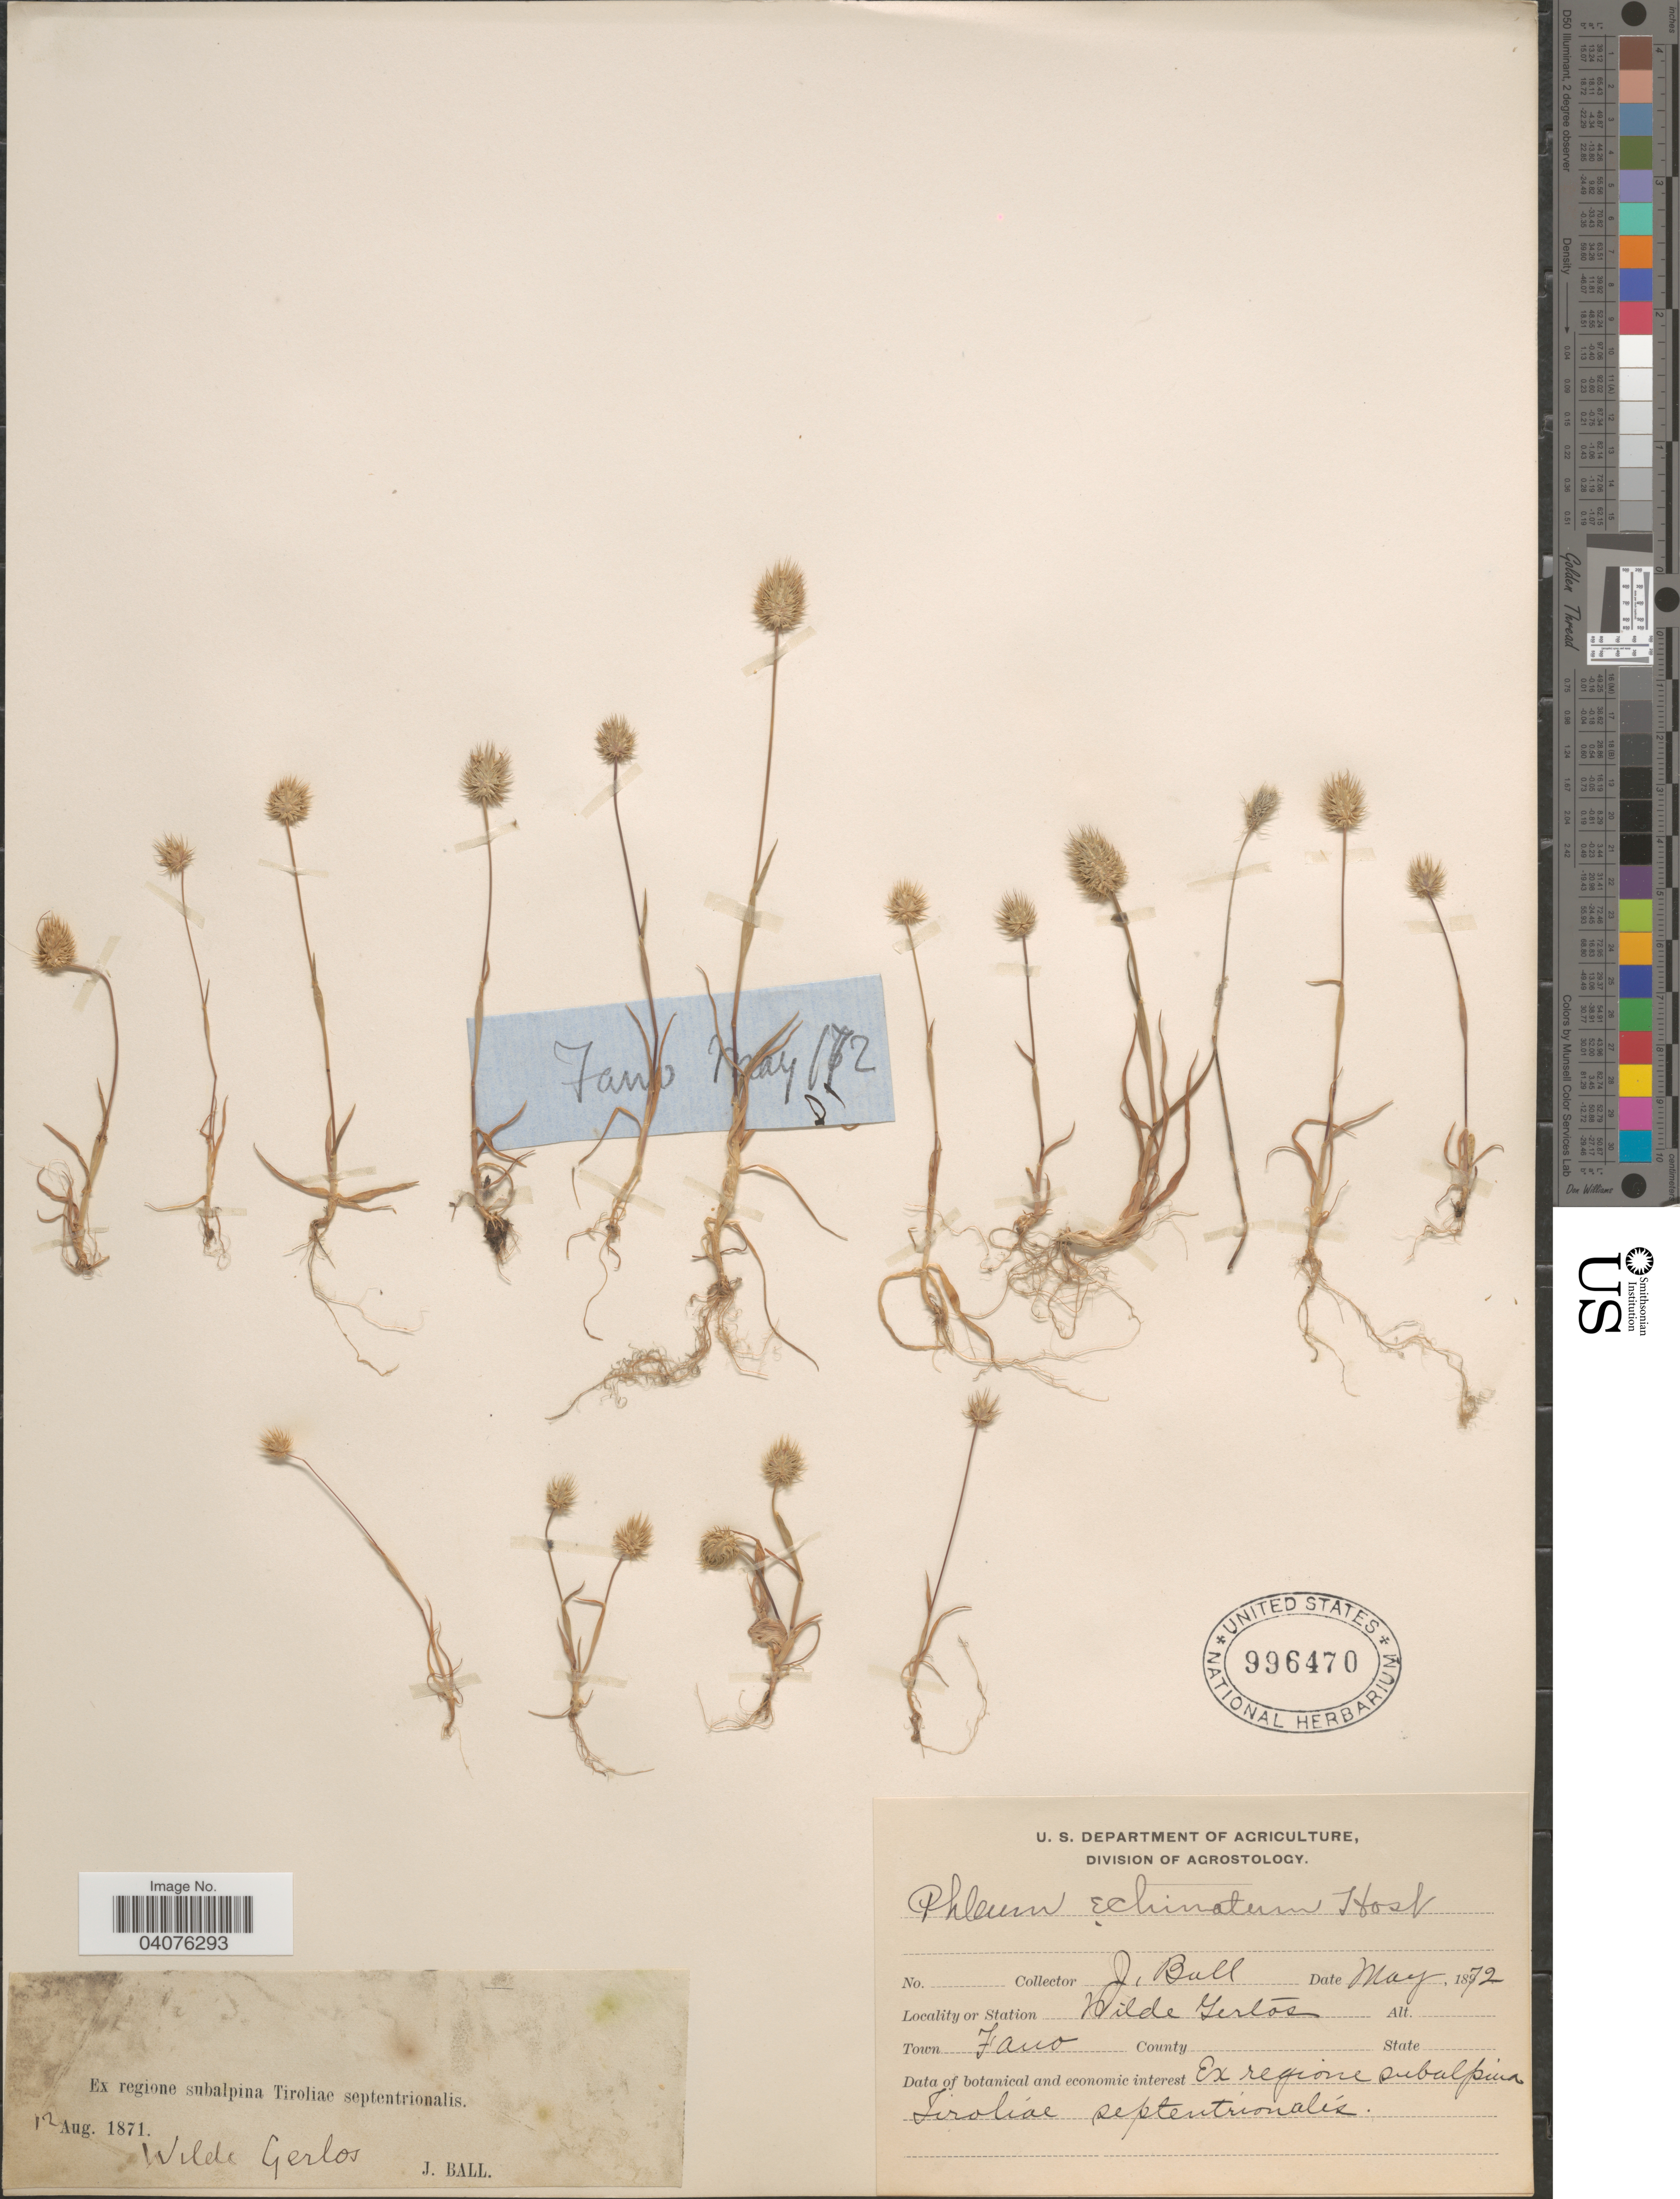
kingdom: Plantae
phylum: Tracheophyta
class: Liliopsida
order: Poales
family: Poaceae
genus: Phleum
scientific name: Phleum echinatum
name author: Host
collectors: J. Ball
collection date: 1871-08-12/1872-05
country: Italy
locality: Wilde Gerlos. Town Fano. Ex regione subalpina Tiroliae septentrionalis.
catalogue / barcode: US 996470